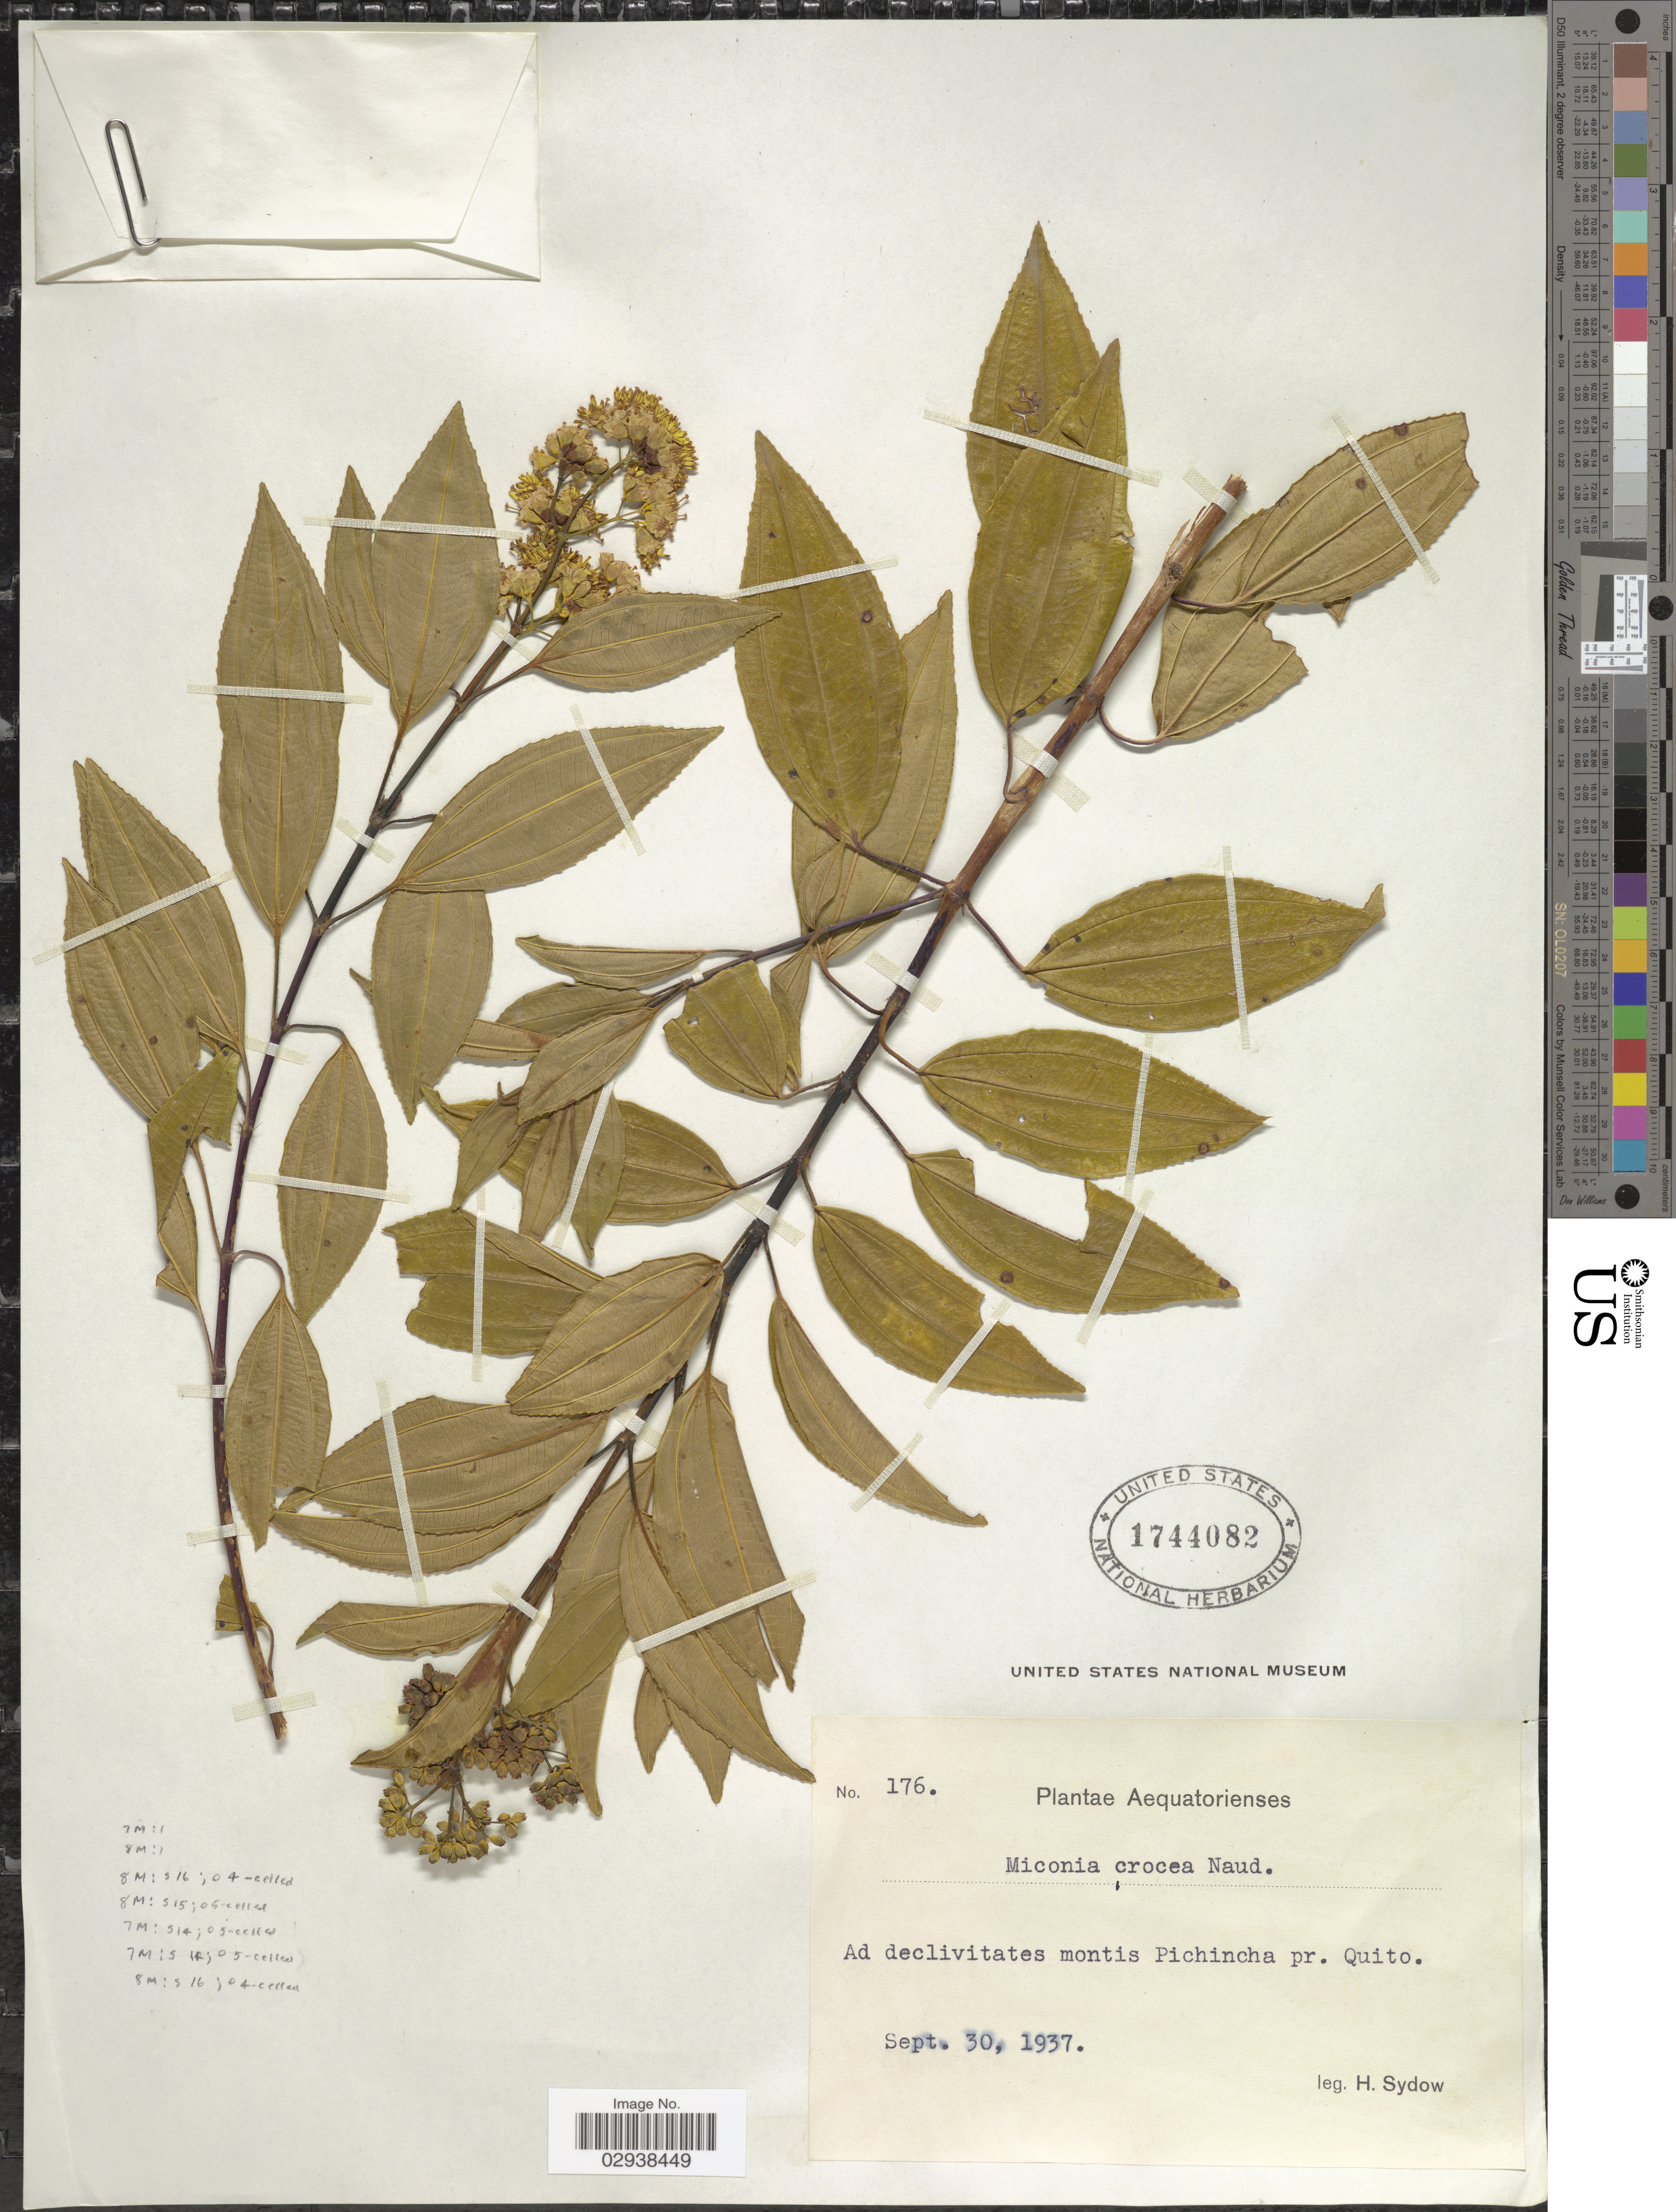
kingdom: Plantae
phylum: Tracheophyta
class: Magnoliopsida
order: Myrtales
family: Melastomataceae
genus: Miconia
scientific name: Miconia crocea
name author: (Desr.) Naudin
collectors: H. Sydow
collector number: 176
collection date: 1937-09-30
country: Ecuador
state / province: Pichincha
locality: Ad declivitates montis Pichincha pr. Quito, Aequatorienses.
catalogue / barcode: US 1744082